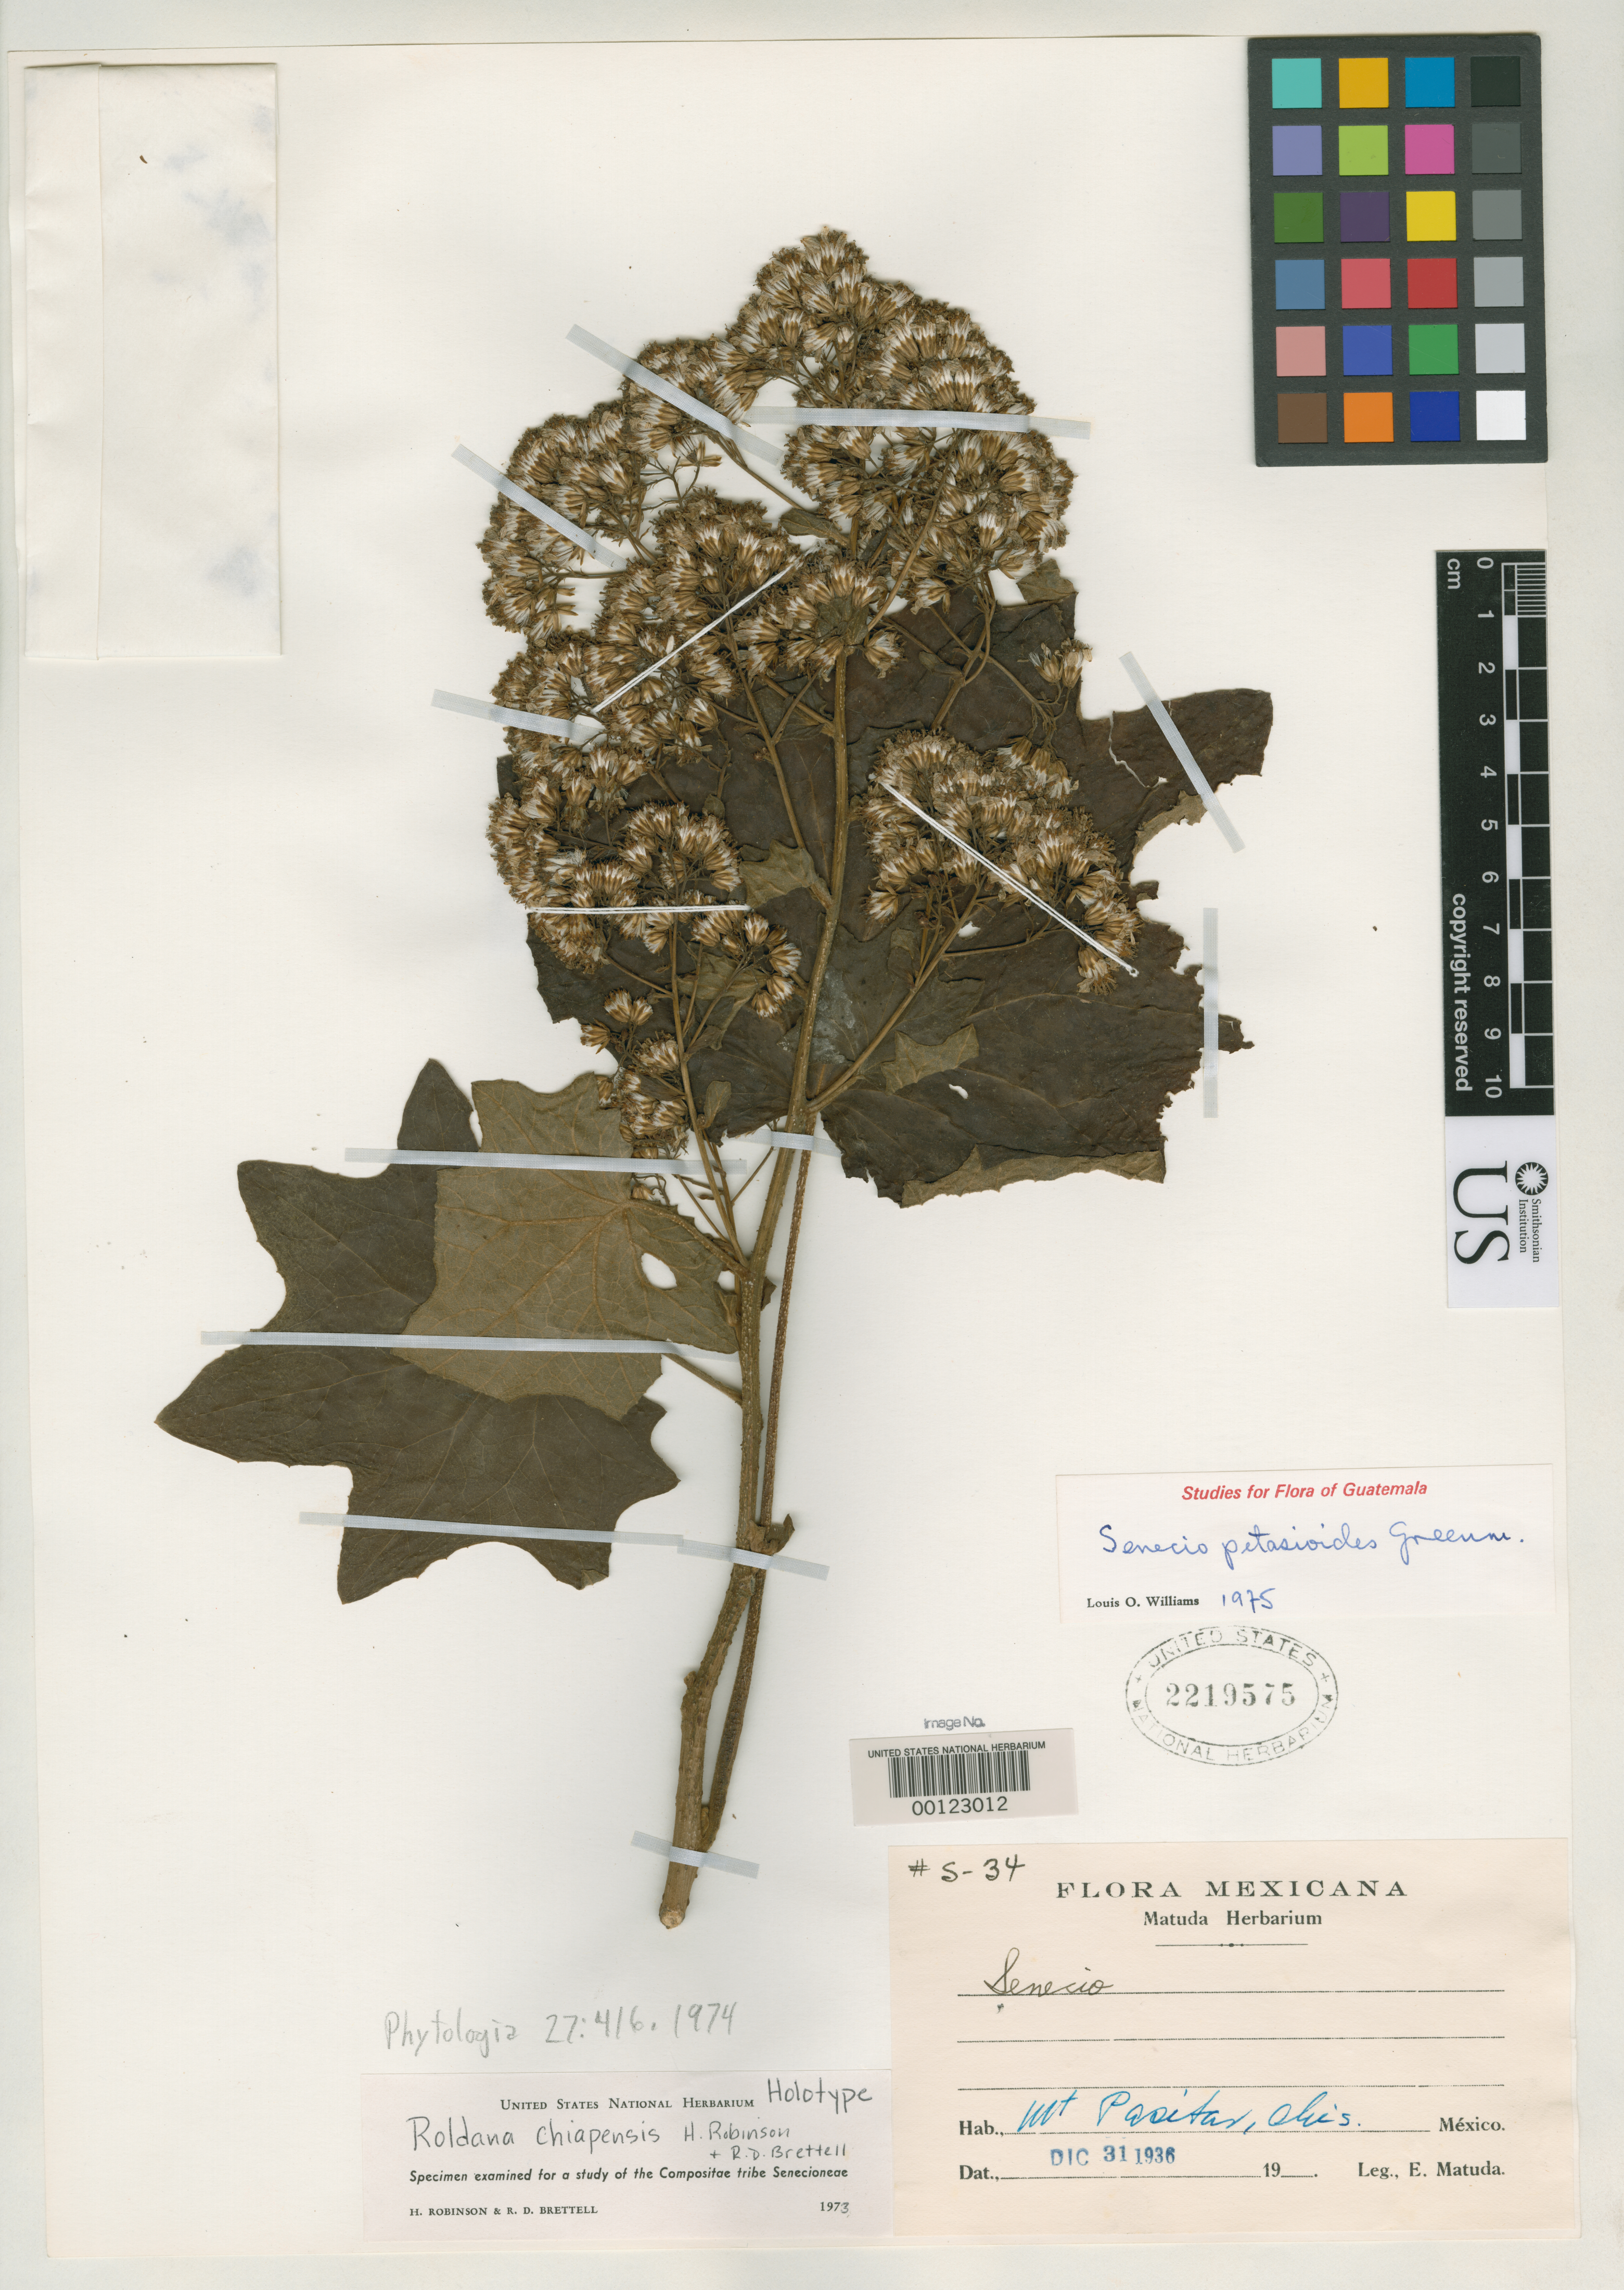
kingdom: Plantae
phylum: Tracheophyta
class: Magnoliopsida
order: Asterales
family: Asteraceae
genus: Roldana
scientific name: Roldana chiapensis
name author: H. Rob. & Brettell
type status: Holotype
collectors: E. Matuda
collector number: S-34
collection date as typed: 31 Dec 1936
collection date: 1936-12-31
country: Mexico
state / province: Chiapas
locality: Mt. Pasitar.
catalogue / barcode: US 2219575